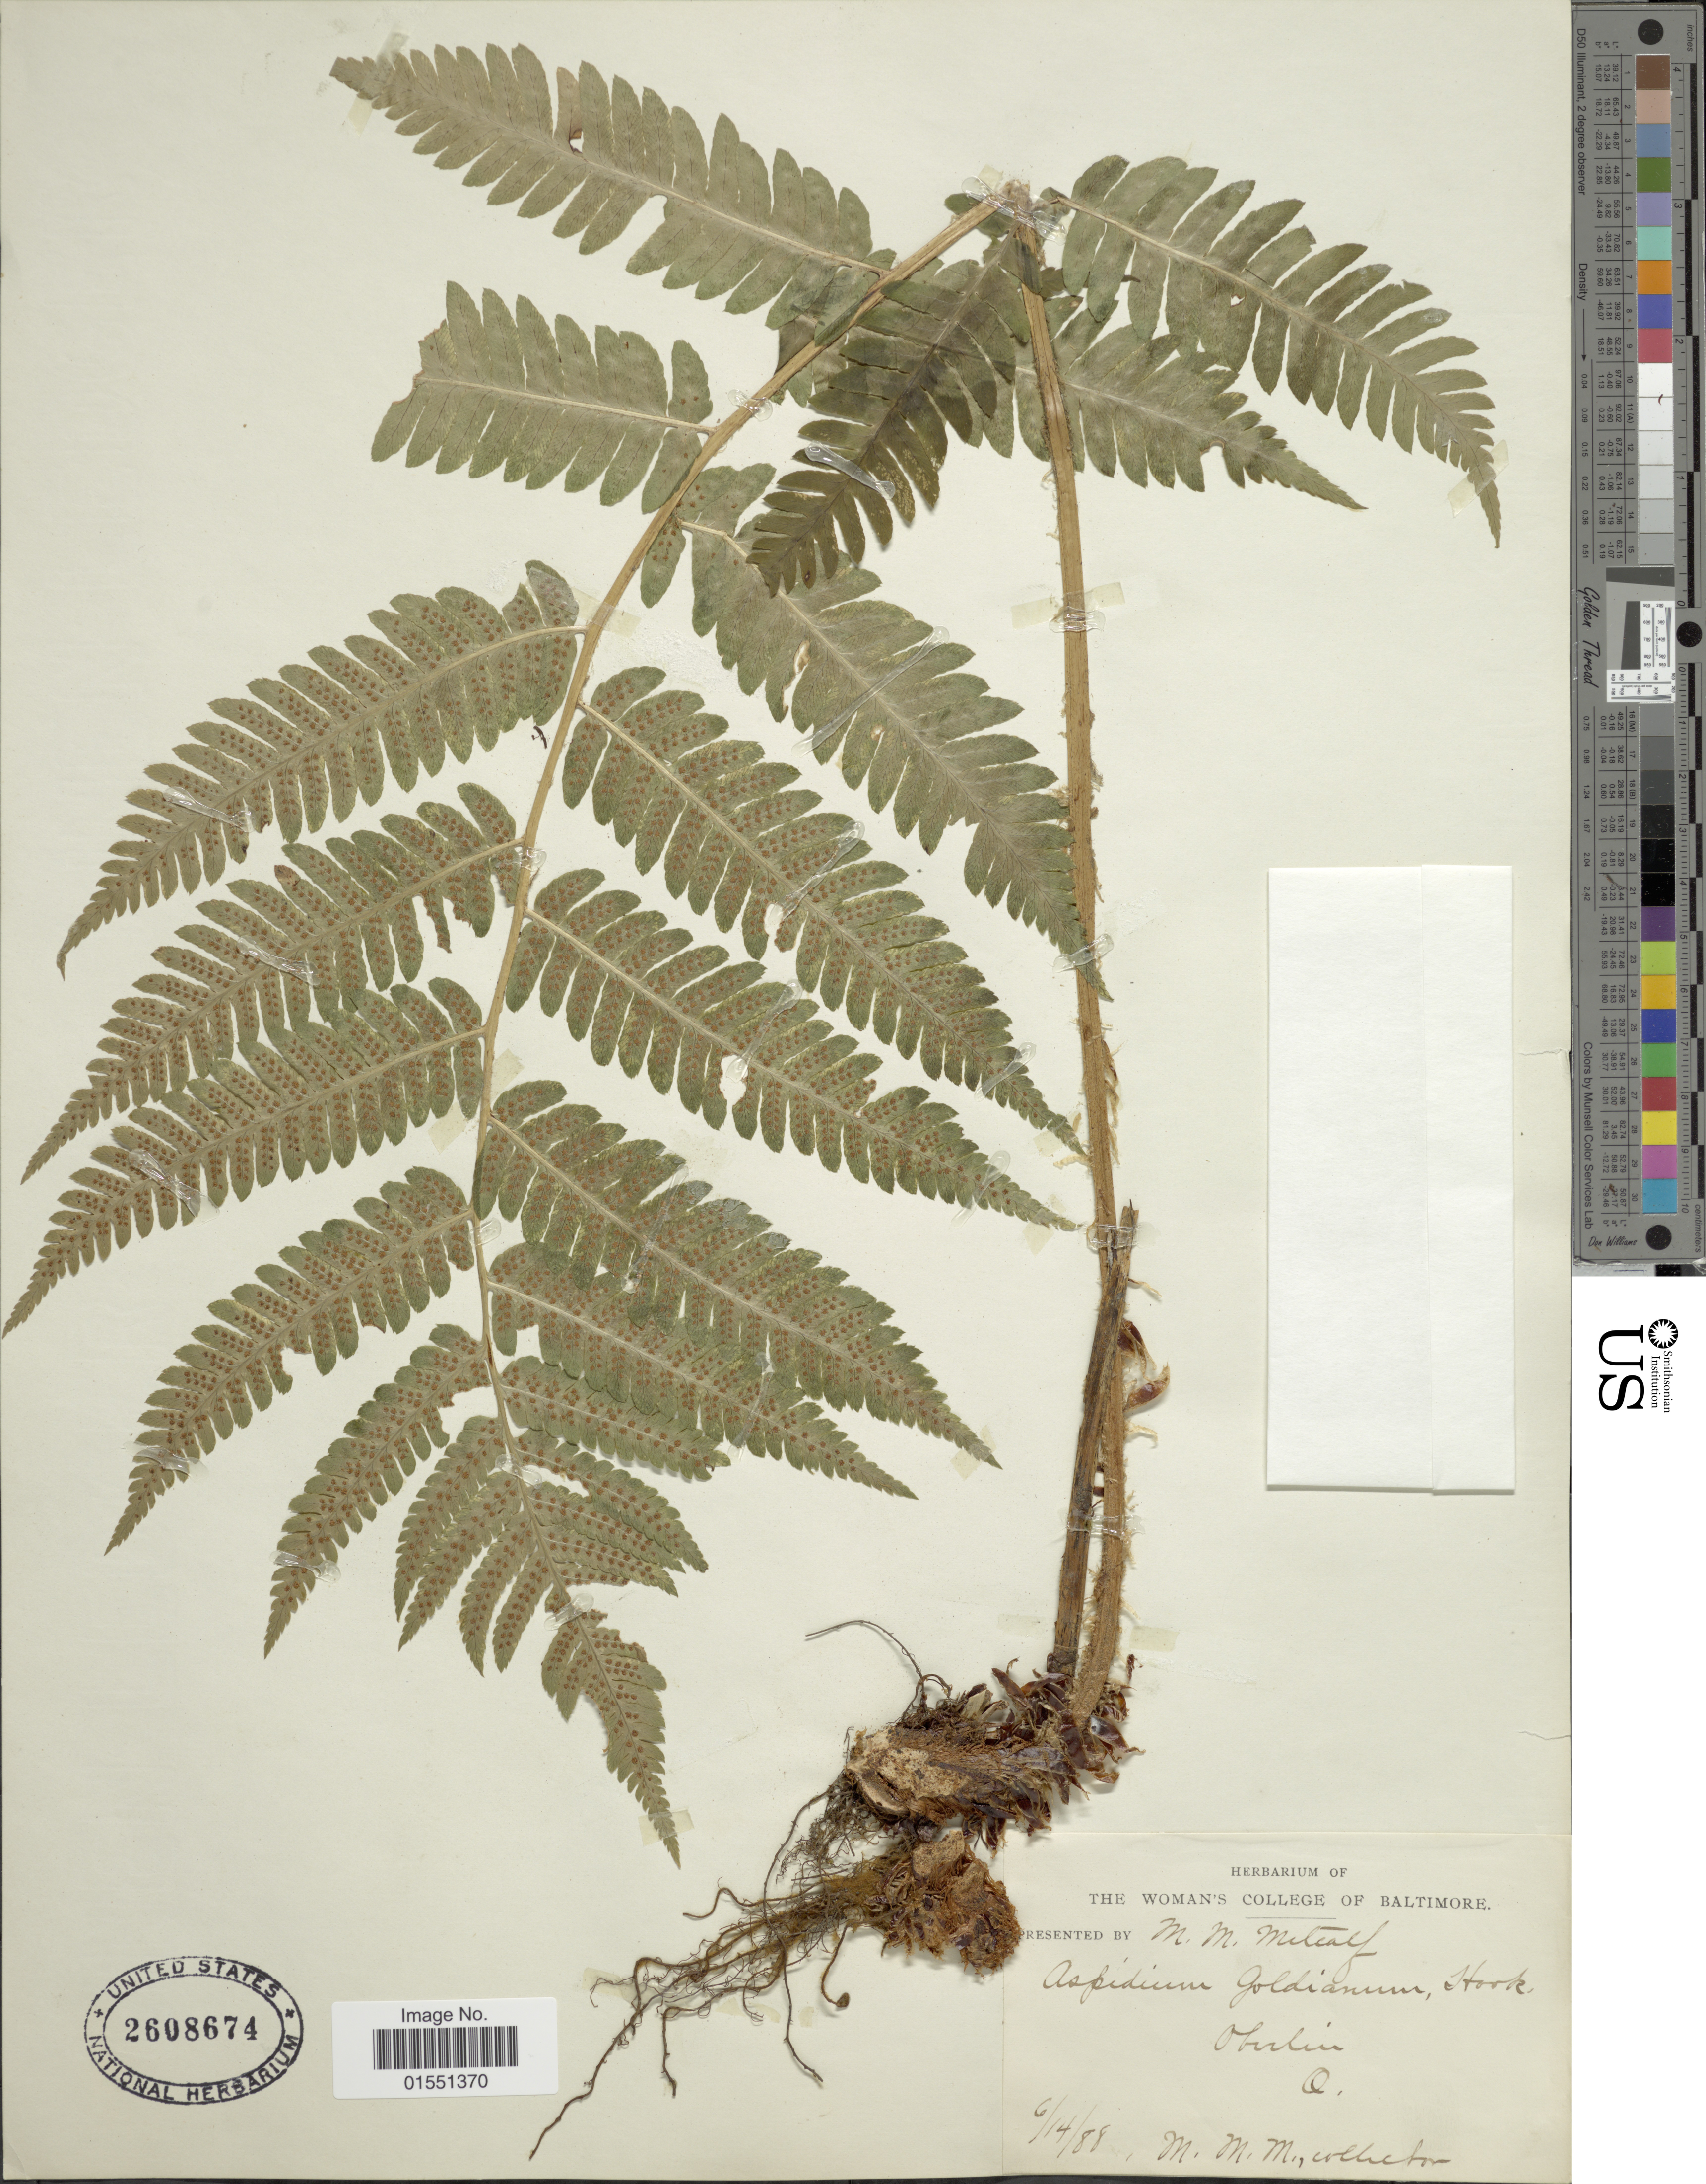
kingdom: Plantae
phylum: Tracheophyta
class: Polypodiopsida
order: Polypodiales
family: Dryopteridaceae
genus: Dryopteris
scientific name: Dryopteris goldiana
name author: (Hook. ex Goldie) A. Gray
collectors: M. Metcalf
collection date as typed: Transcribed d/m/y: 14/6/88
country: United States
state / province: Ohio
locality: Oberlin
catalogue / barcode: US 2608674